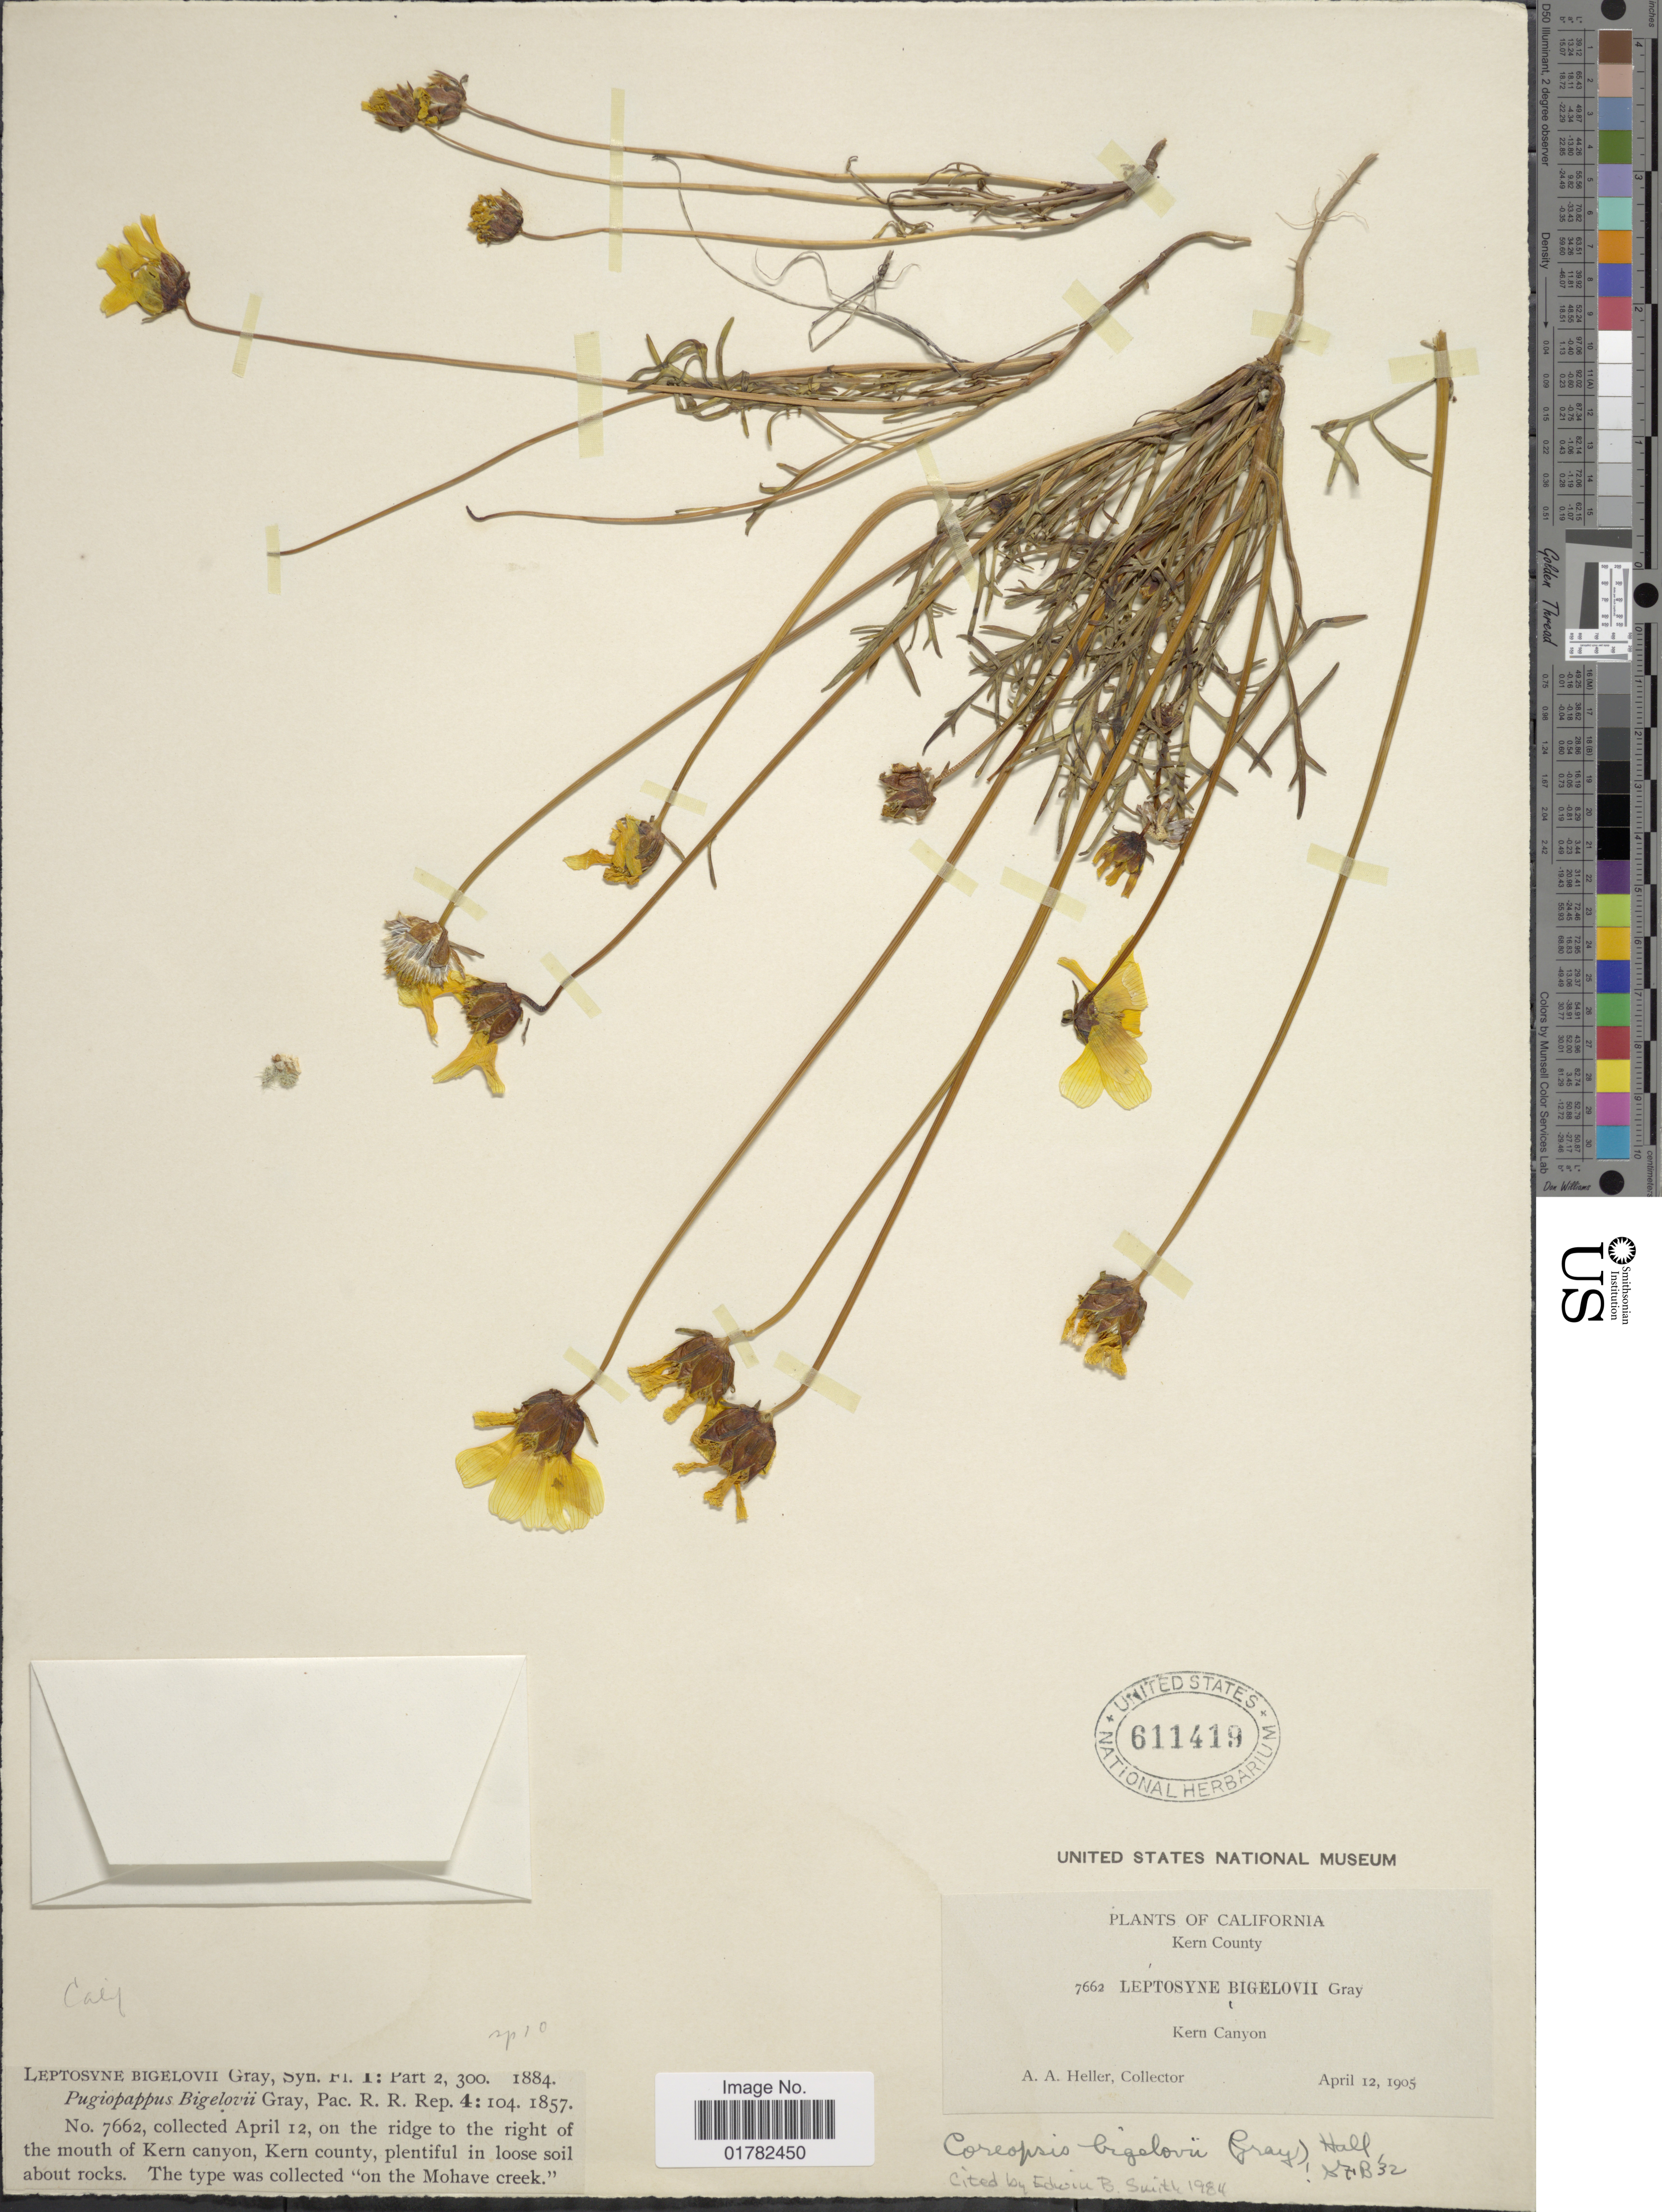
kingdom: Plantae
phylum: Tracheophyta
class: Magnoliopsida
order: Asterales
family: Asteraceae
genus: Coreopsis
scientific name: Coreopsis bigelovii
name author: (A. Gray) Voss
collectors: A. A. Heller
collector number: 7662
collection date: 1905-04-12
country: United States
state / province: California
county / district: Kern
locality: On the ridge to the right of the mouth of Kern Canyon, Kern County, plentiful in loose soil about rocks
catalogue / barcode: US 611419